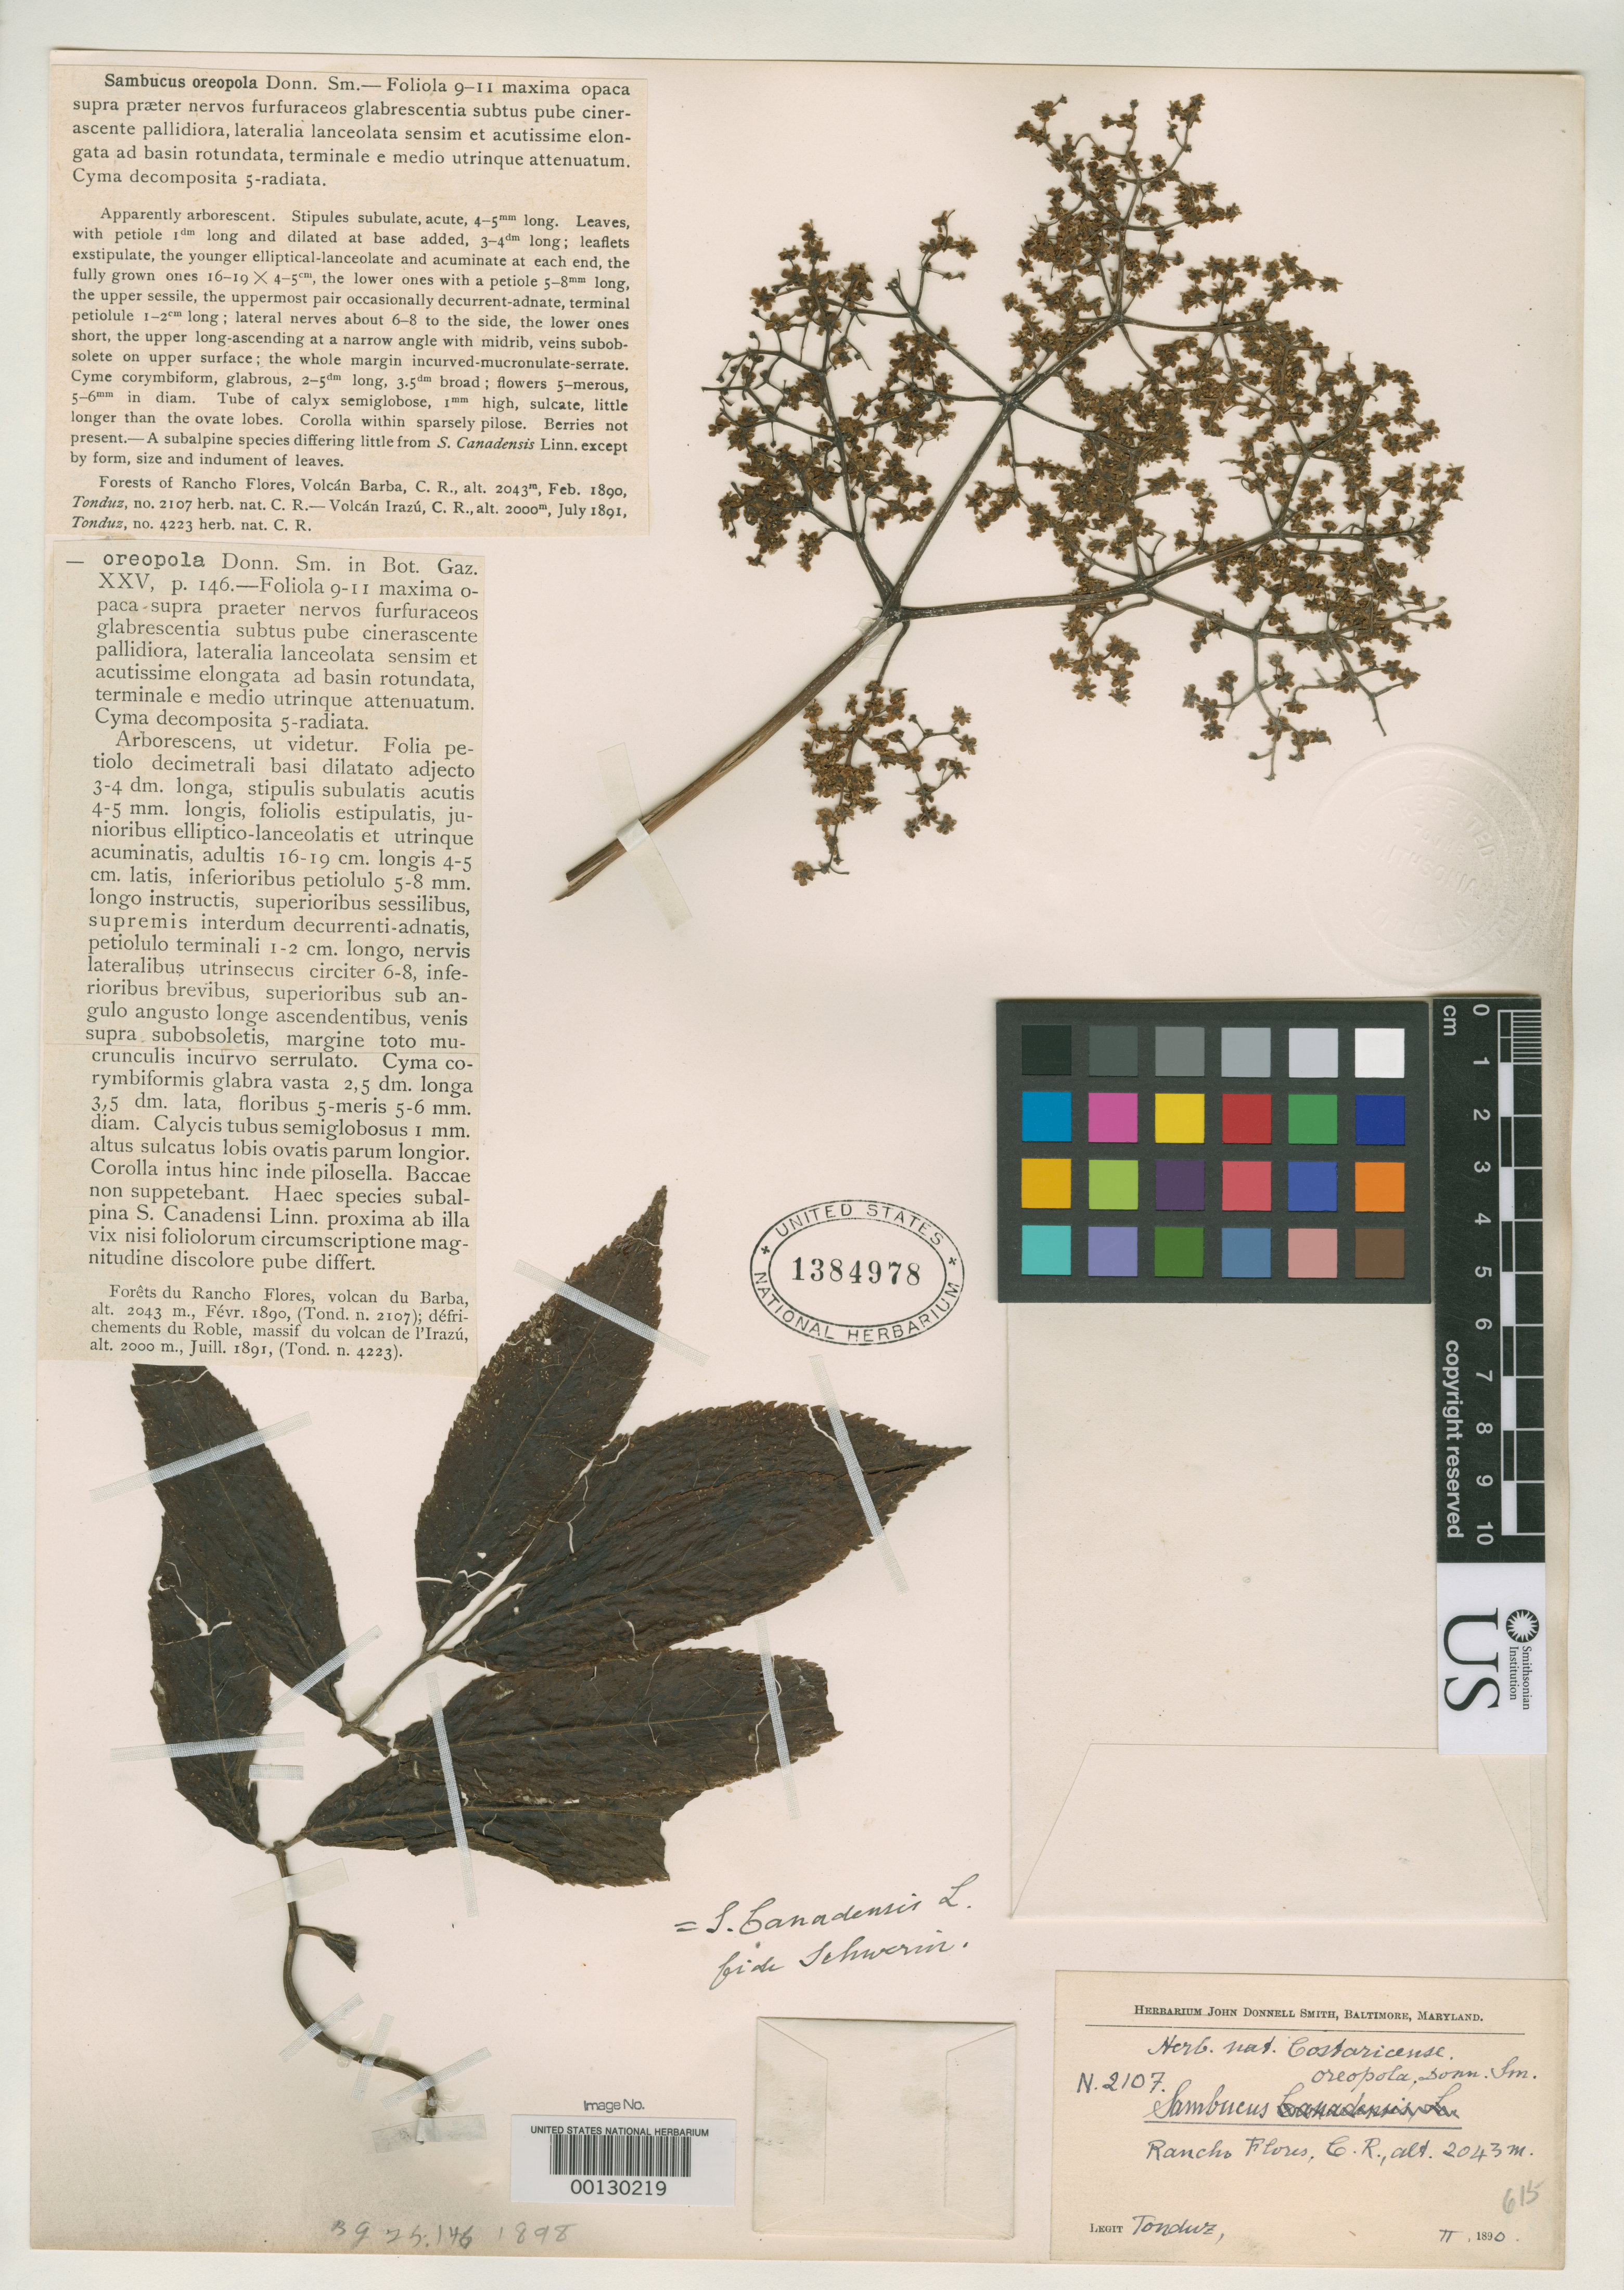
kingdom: Plantae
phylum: Tracheophyta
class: Magnoliopsida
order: Dipsacales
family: Viburnaceae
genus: Sambucus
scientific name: Sambucus oreopola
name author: Donn. Sm.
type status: Isosyntype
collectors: A. Tonduz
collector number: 2107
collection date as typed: Feb 1890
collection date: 1890-02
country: Costa Rica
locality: Volcan Barba, Rancho Flores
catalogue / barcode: US 1384978